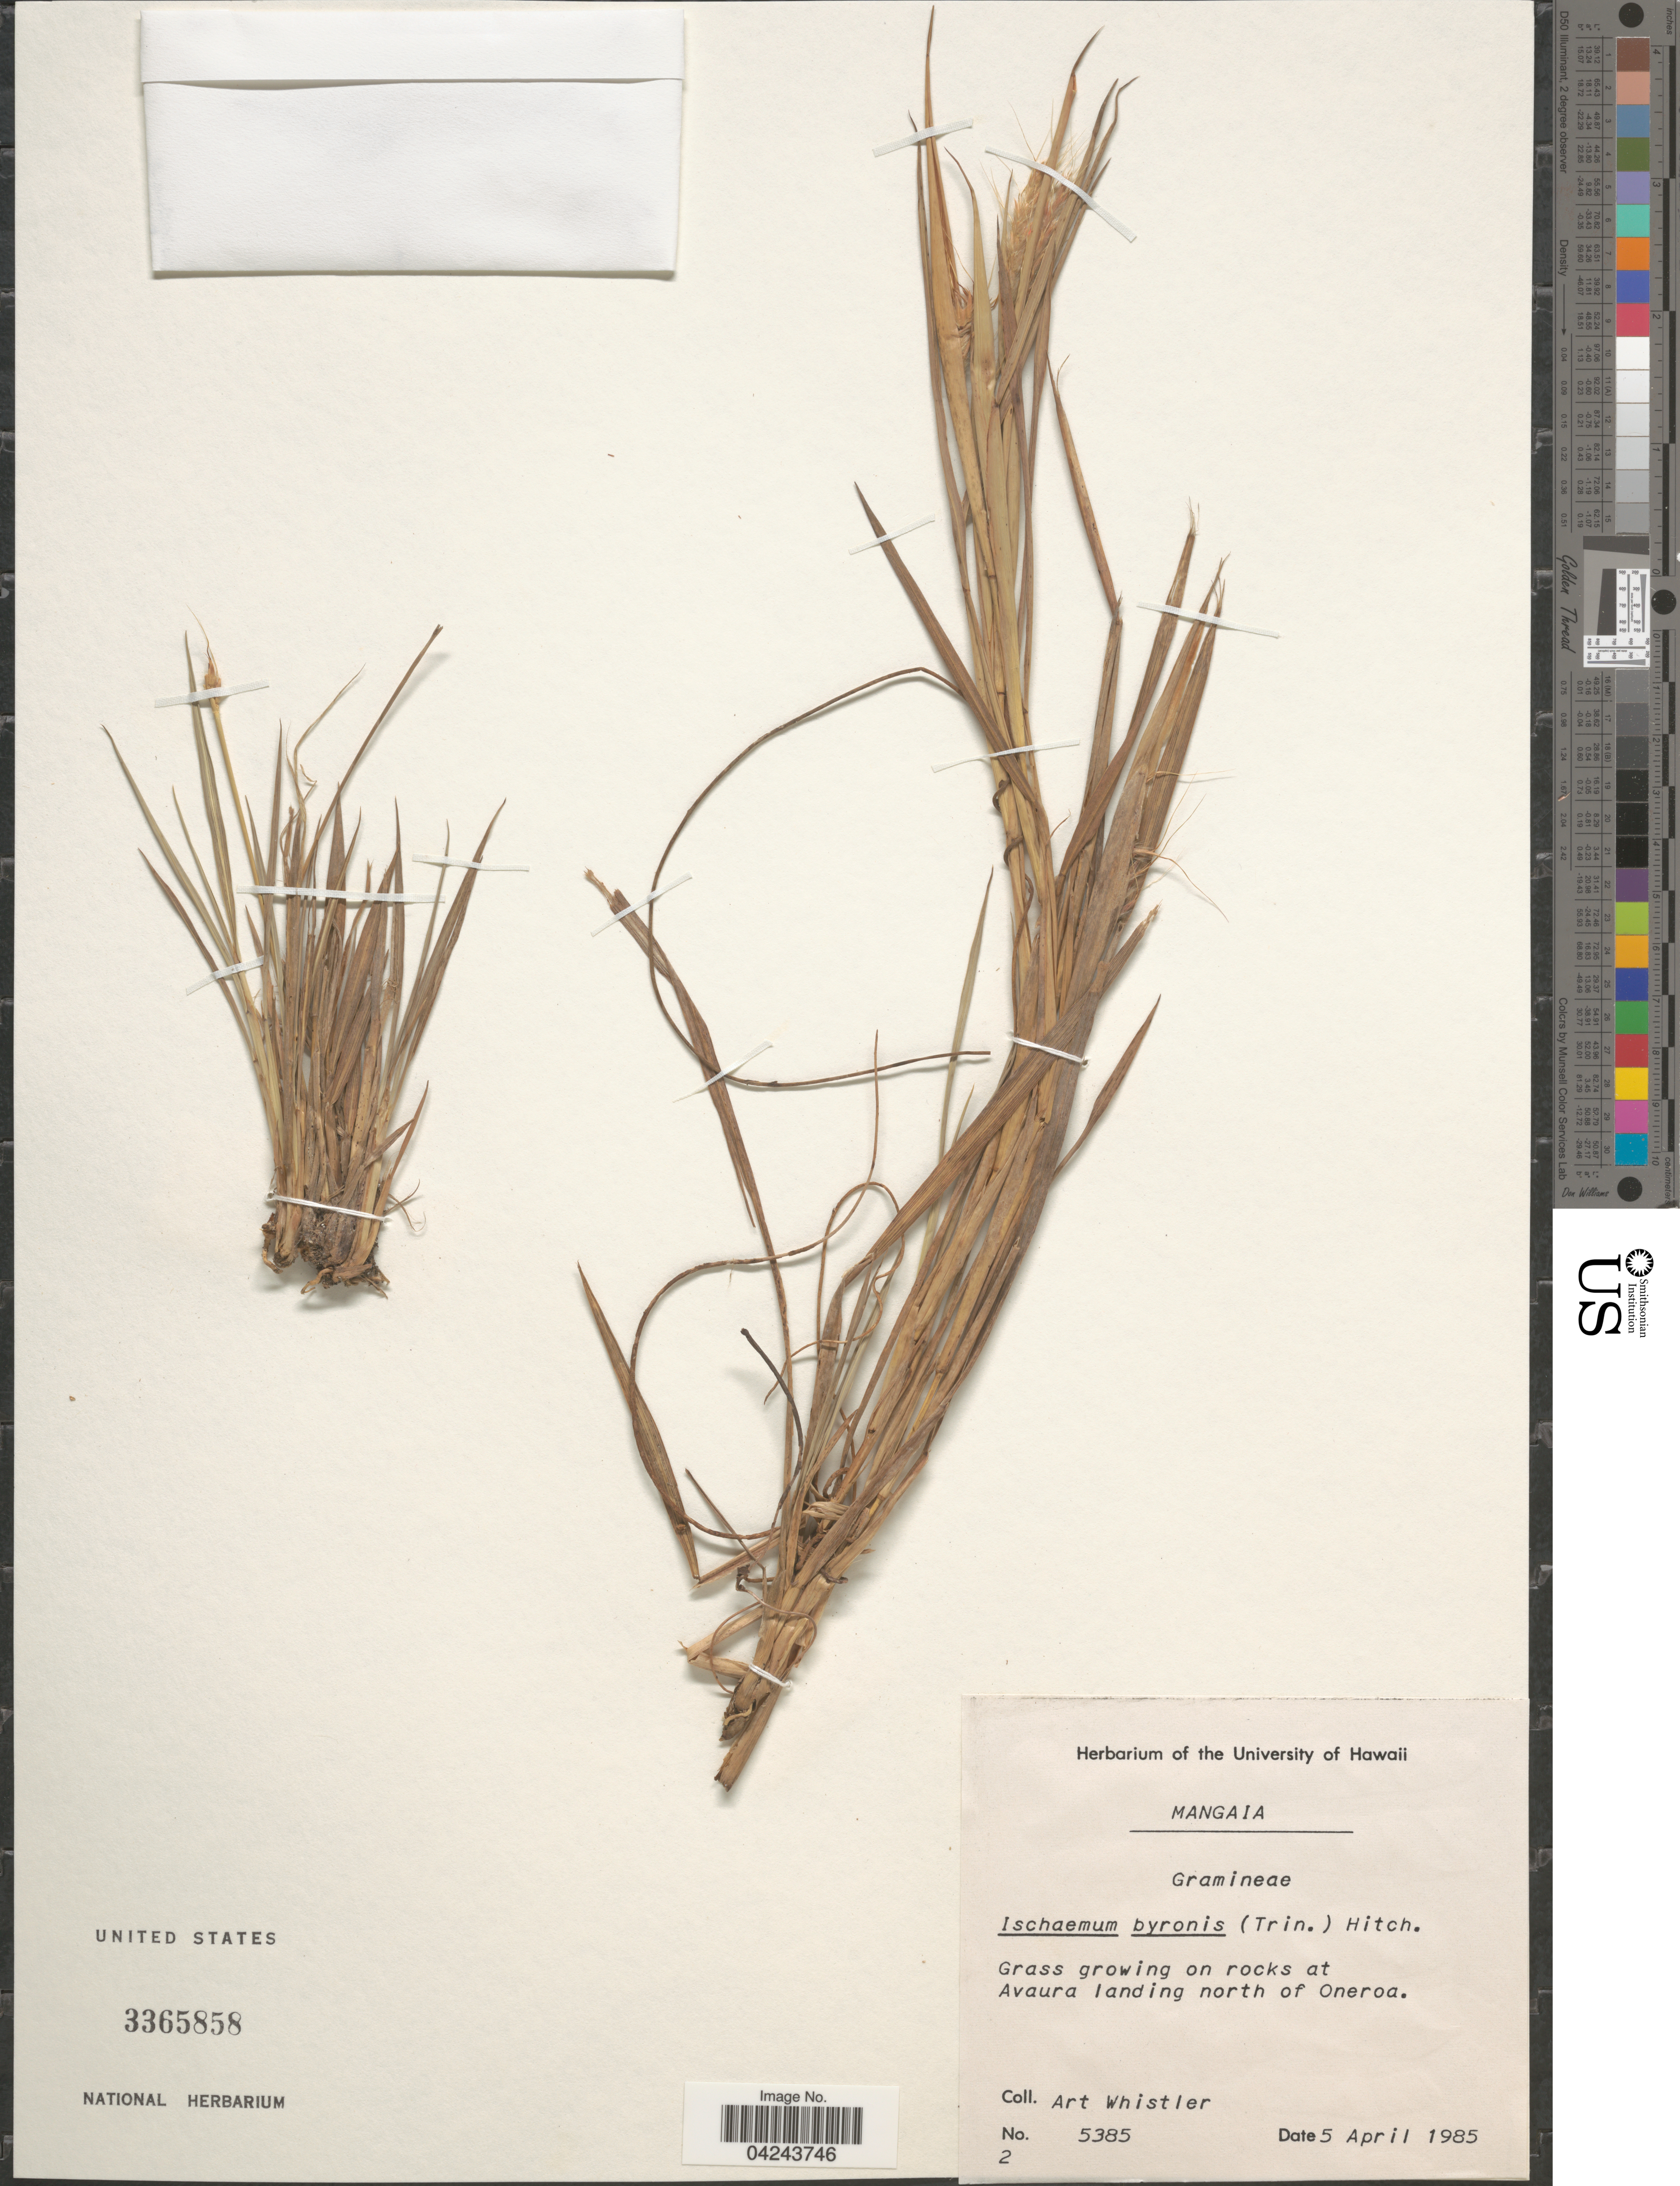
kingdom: Plantae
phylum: Tracheophyta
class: Liliopsida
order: Poales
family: Poaceae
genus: Ischaemum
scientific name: Ischaemum byrone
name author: (Trin.) Hitchc.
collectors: A. Whistler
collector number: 5385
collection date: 1985-04-05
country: Cook Islands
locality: Mangaia. Grass growing on rocks at Avaura landing north of Oneroa.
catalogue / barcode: US 3365858